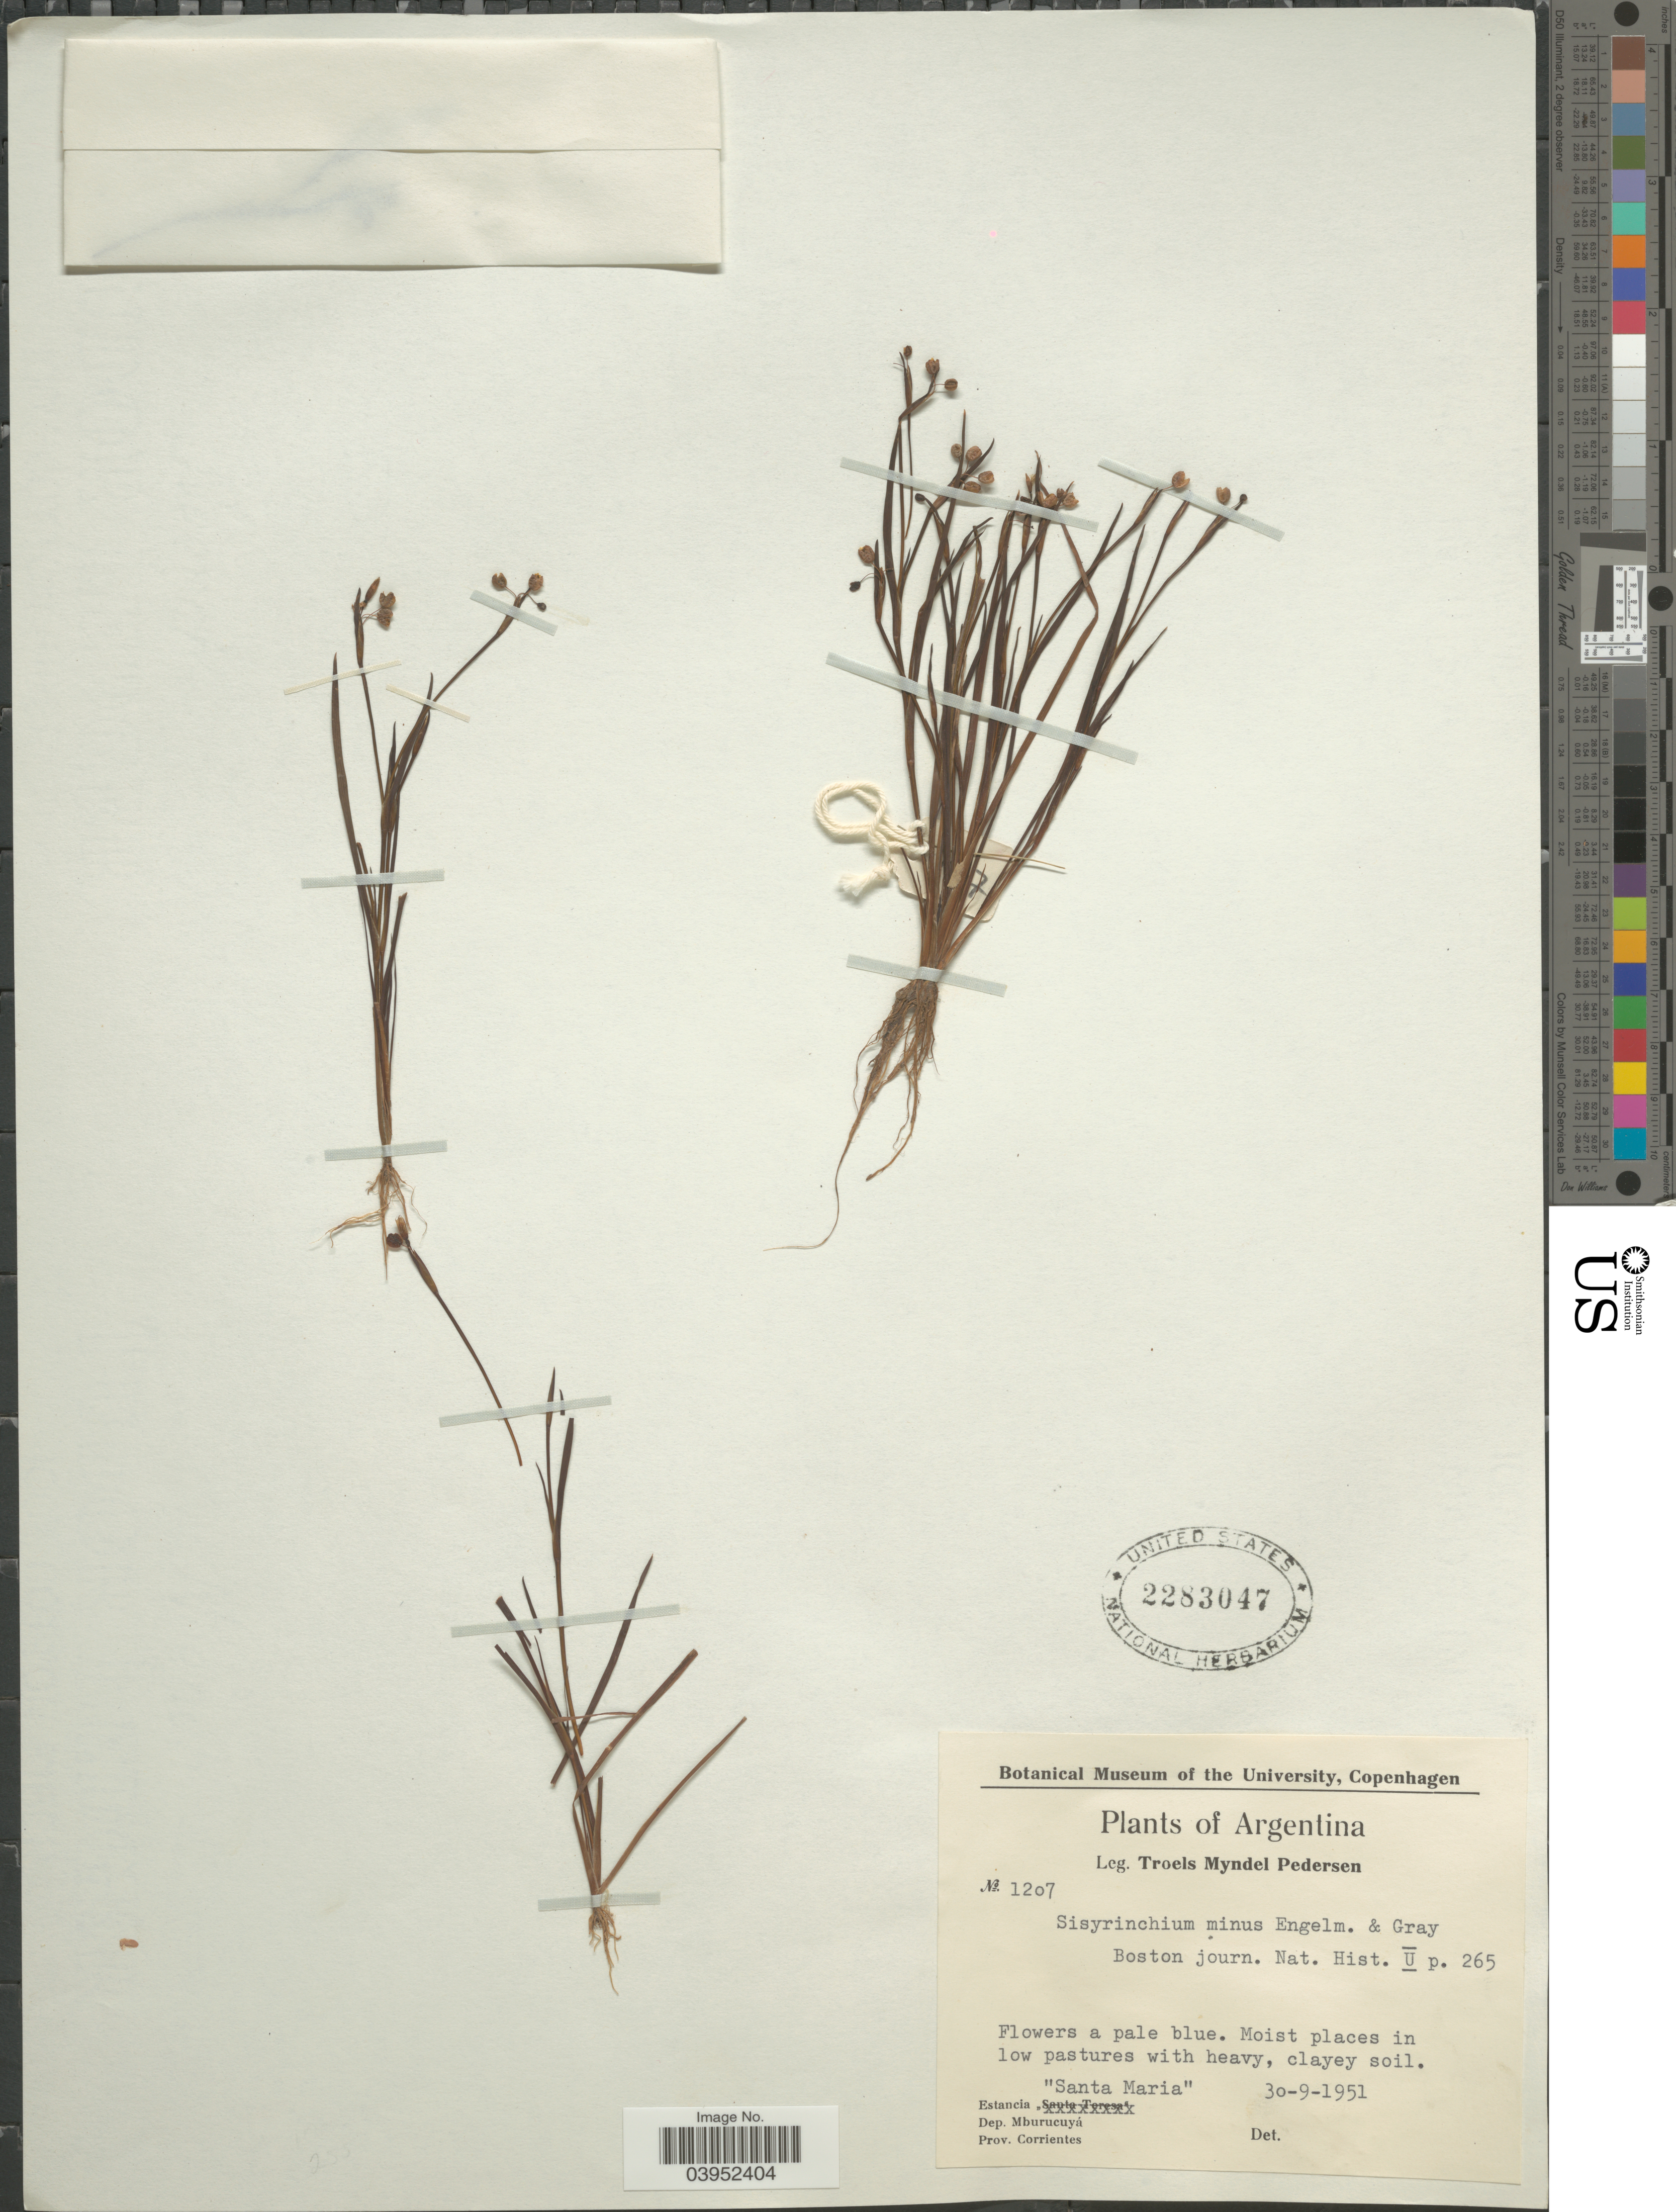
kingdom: Plantae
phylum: Tracheophyta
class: Liliopsida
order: Asparagales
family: Iridaceae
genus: Sisyrinchium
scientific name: Sisyrinchium minus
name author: Engelm. & A. Gray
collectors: T. Pederson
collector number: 1207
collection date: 1951-09-30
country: Argentina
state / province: Corrientes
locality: Estancia "Santa Maria". Dep. Mburucuyá.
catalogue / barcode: US 2283047